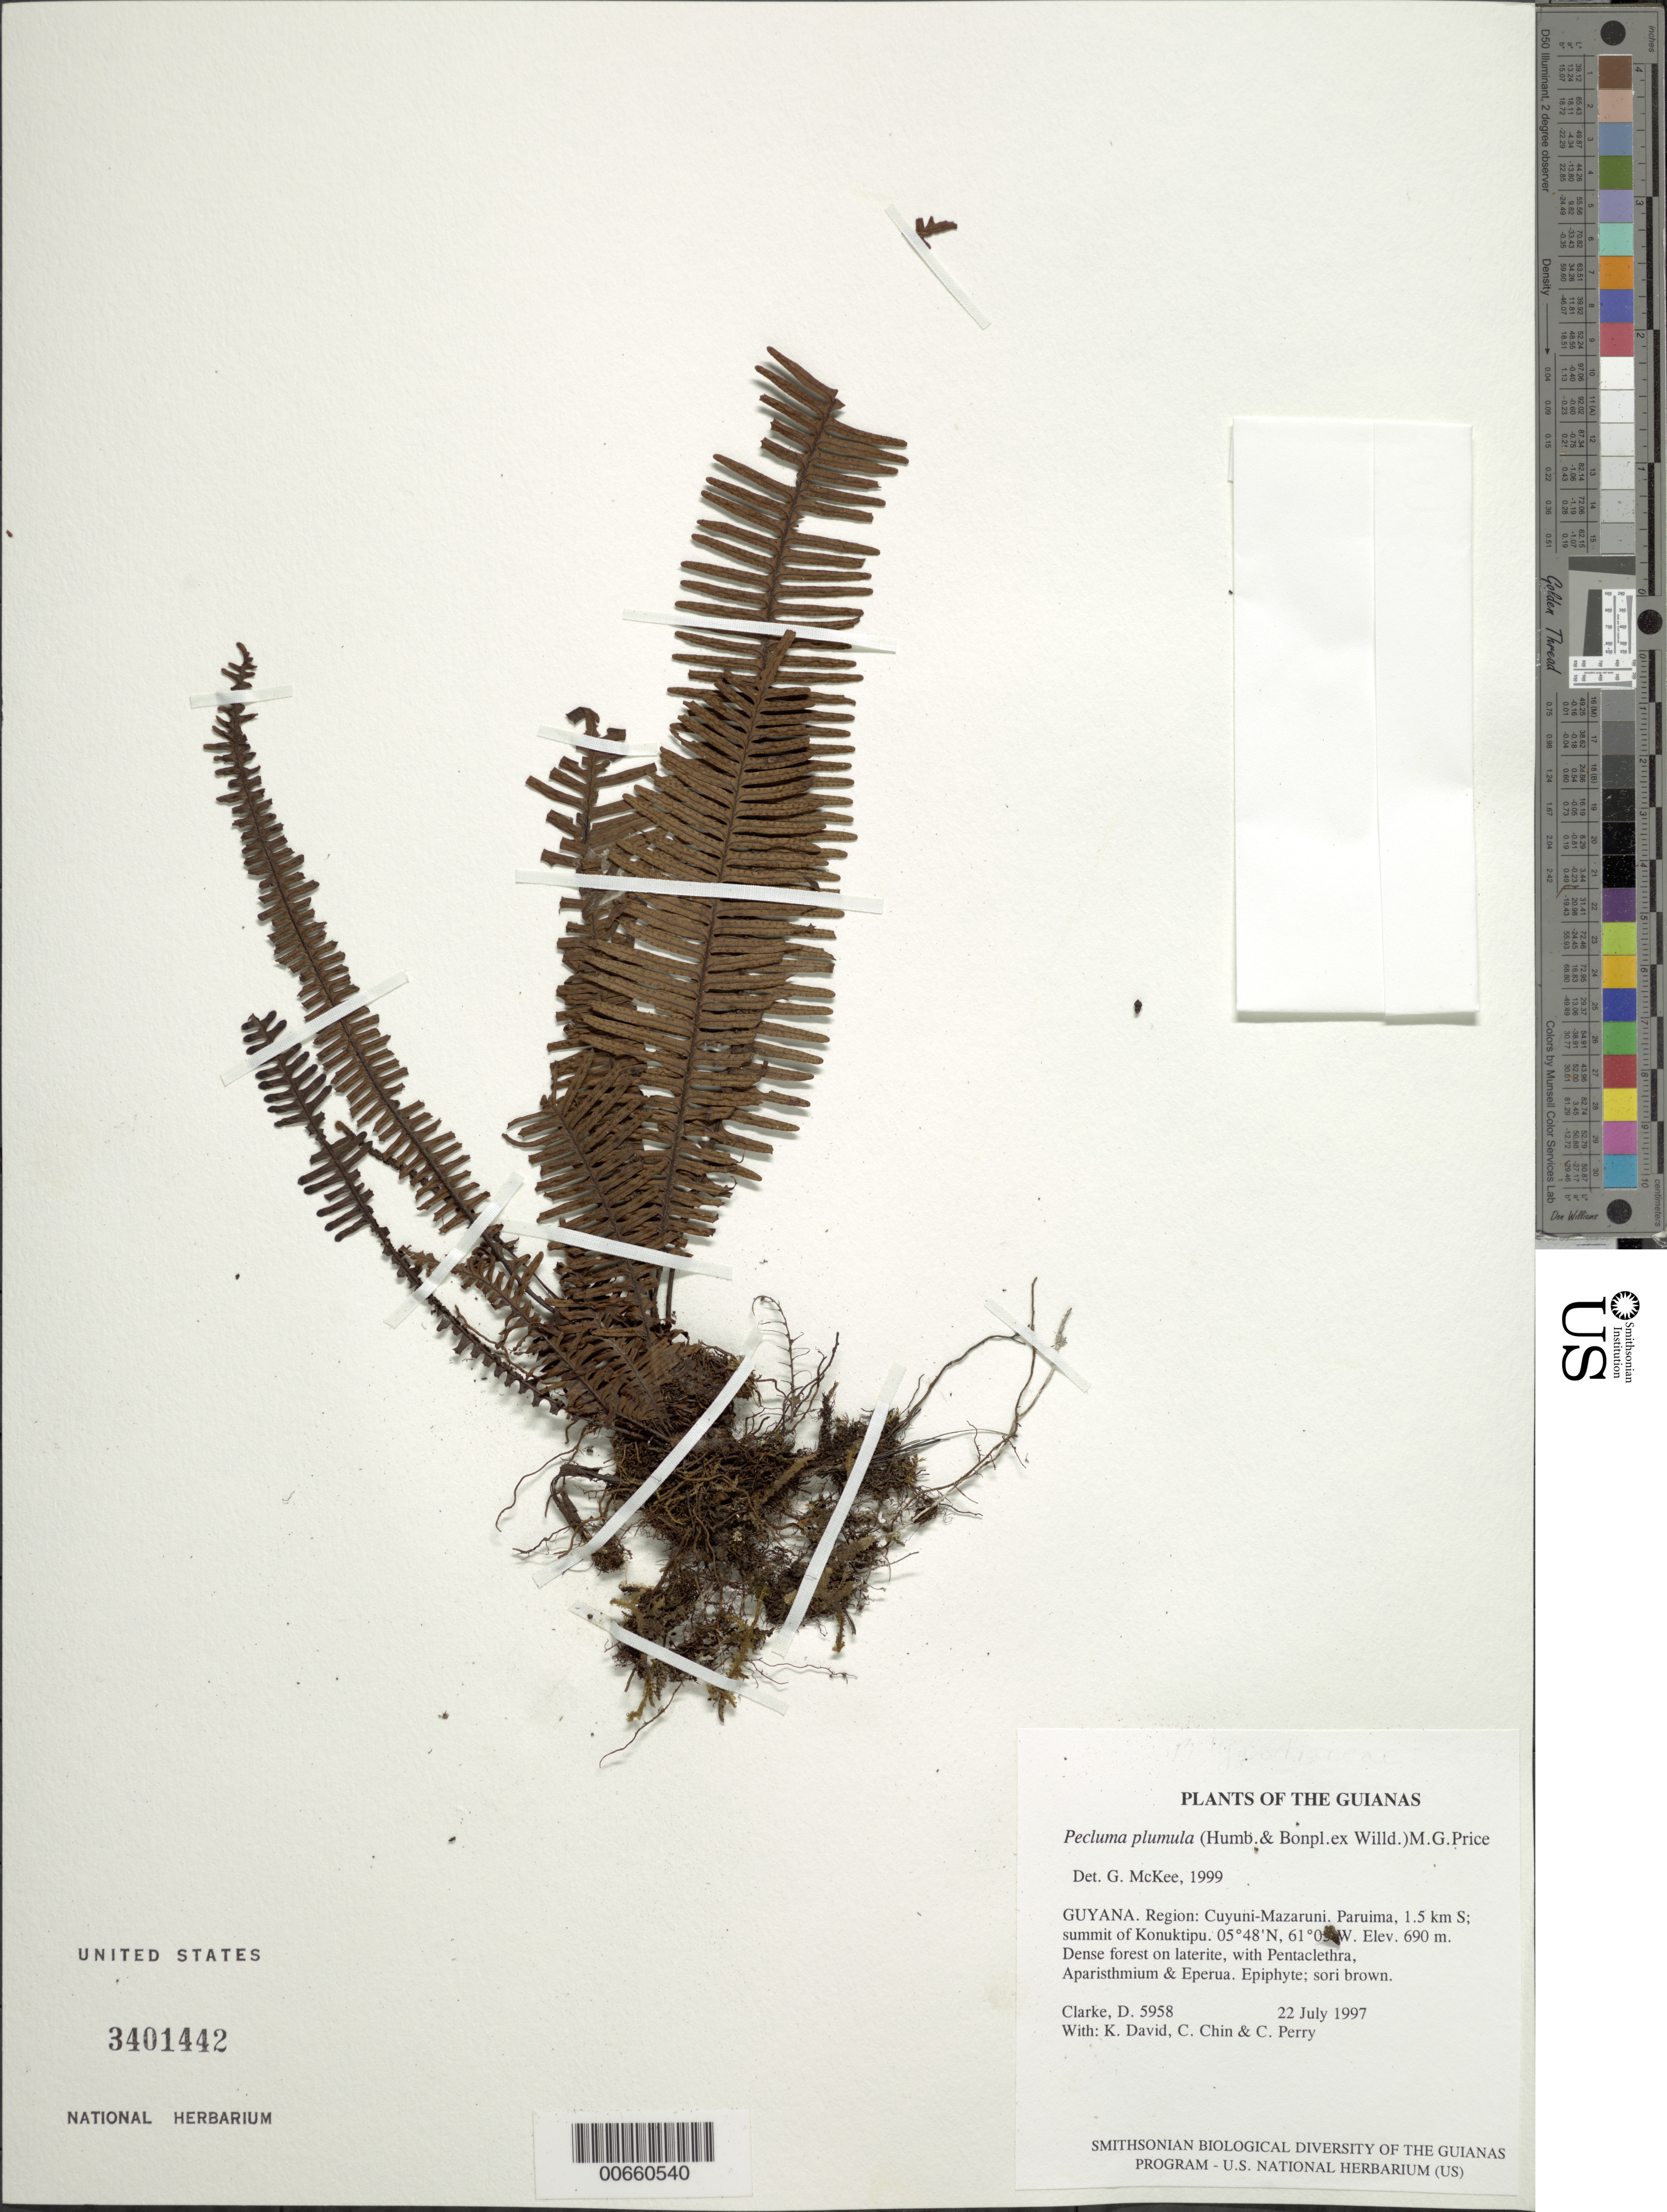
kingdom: Plantae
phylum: Tracheophyta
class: Polypodiopsida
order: Polypodiales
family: Polypodiaceae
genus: Pecluma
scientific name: Pecluma plumula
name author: (Humb. & Bonpl. ex Willd.) M.G. Price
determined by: McKee, G. S., (US), NMNH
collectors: H. D. Clarke, K. David, C. Chin & C. Perry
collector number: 5958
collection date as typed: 22 July 1997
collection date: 1997-07-22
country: Guyana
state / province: Cuyuni-Mazaruni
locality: Paruima, 1.5 km S; summit of Konuktipu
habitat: Dense forest on laterite, with Pentaclethra, Aparisthmium & Eperua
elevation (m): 690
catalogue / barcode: US 3401442